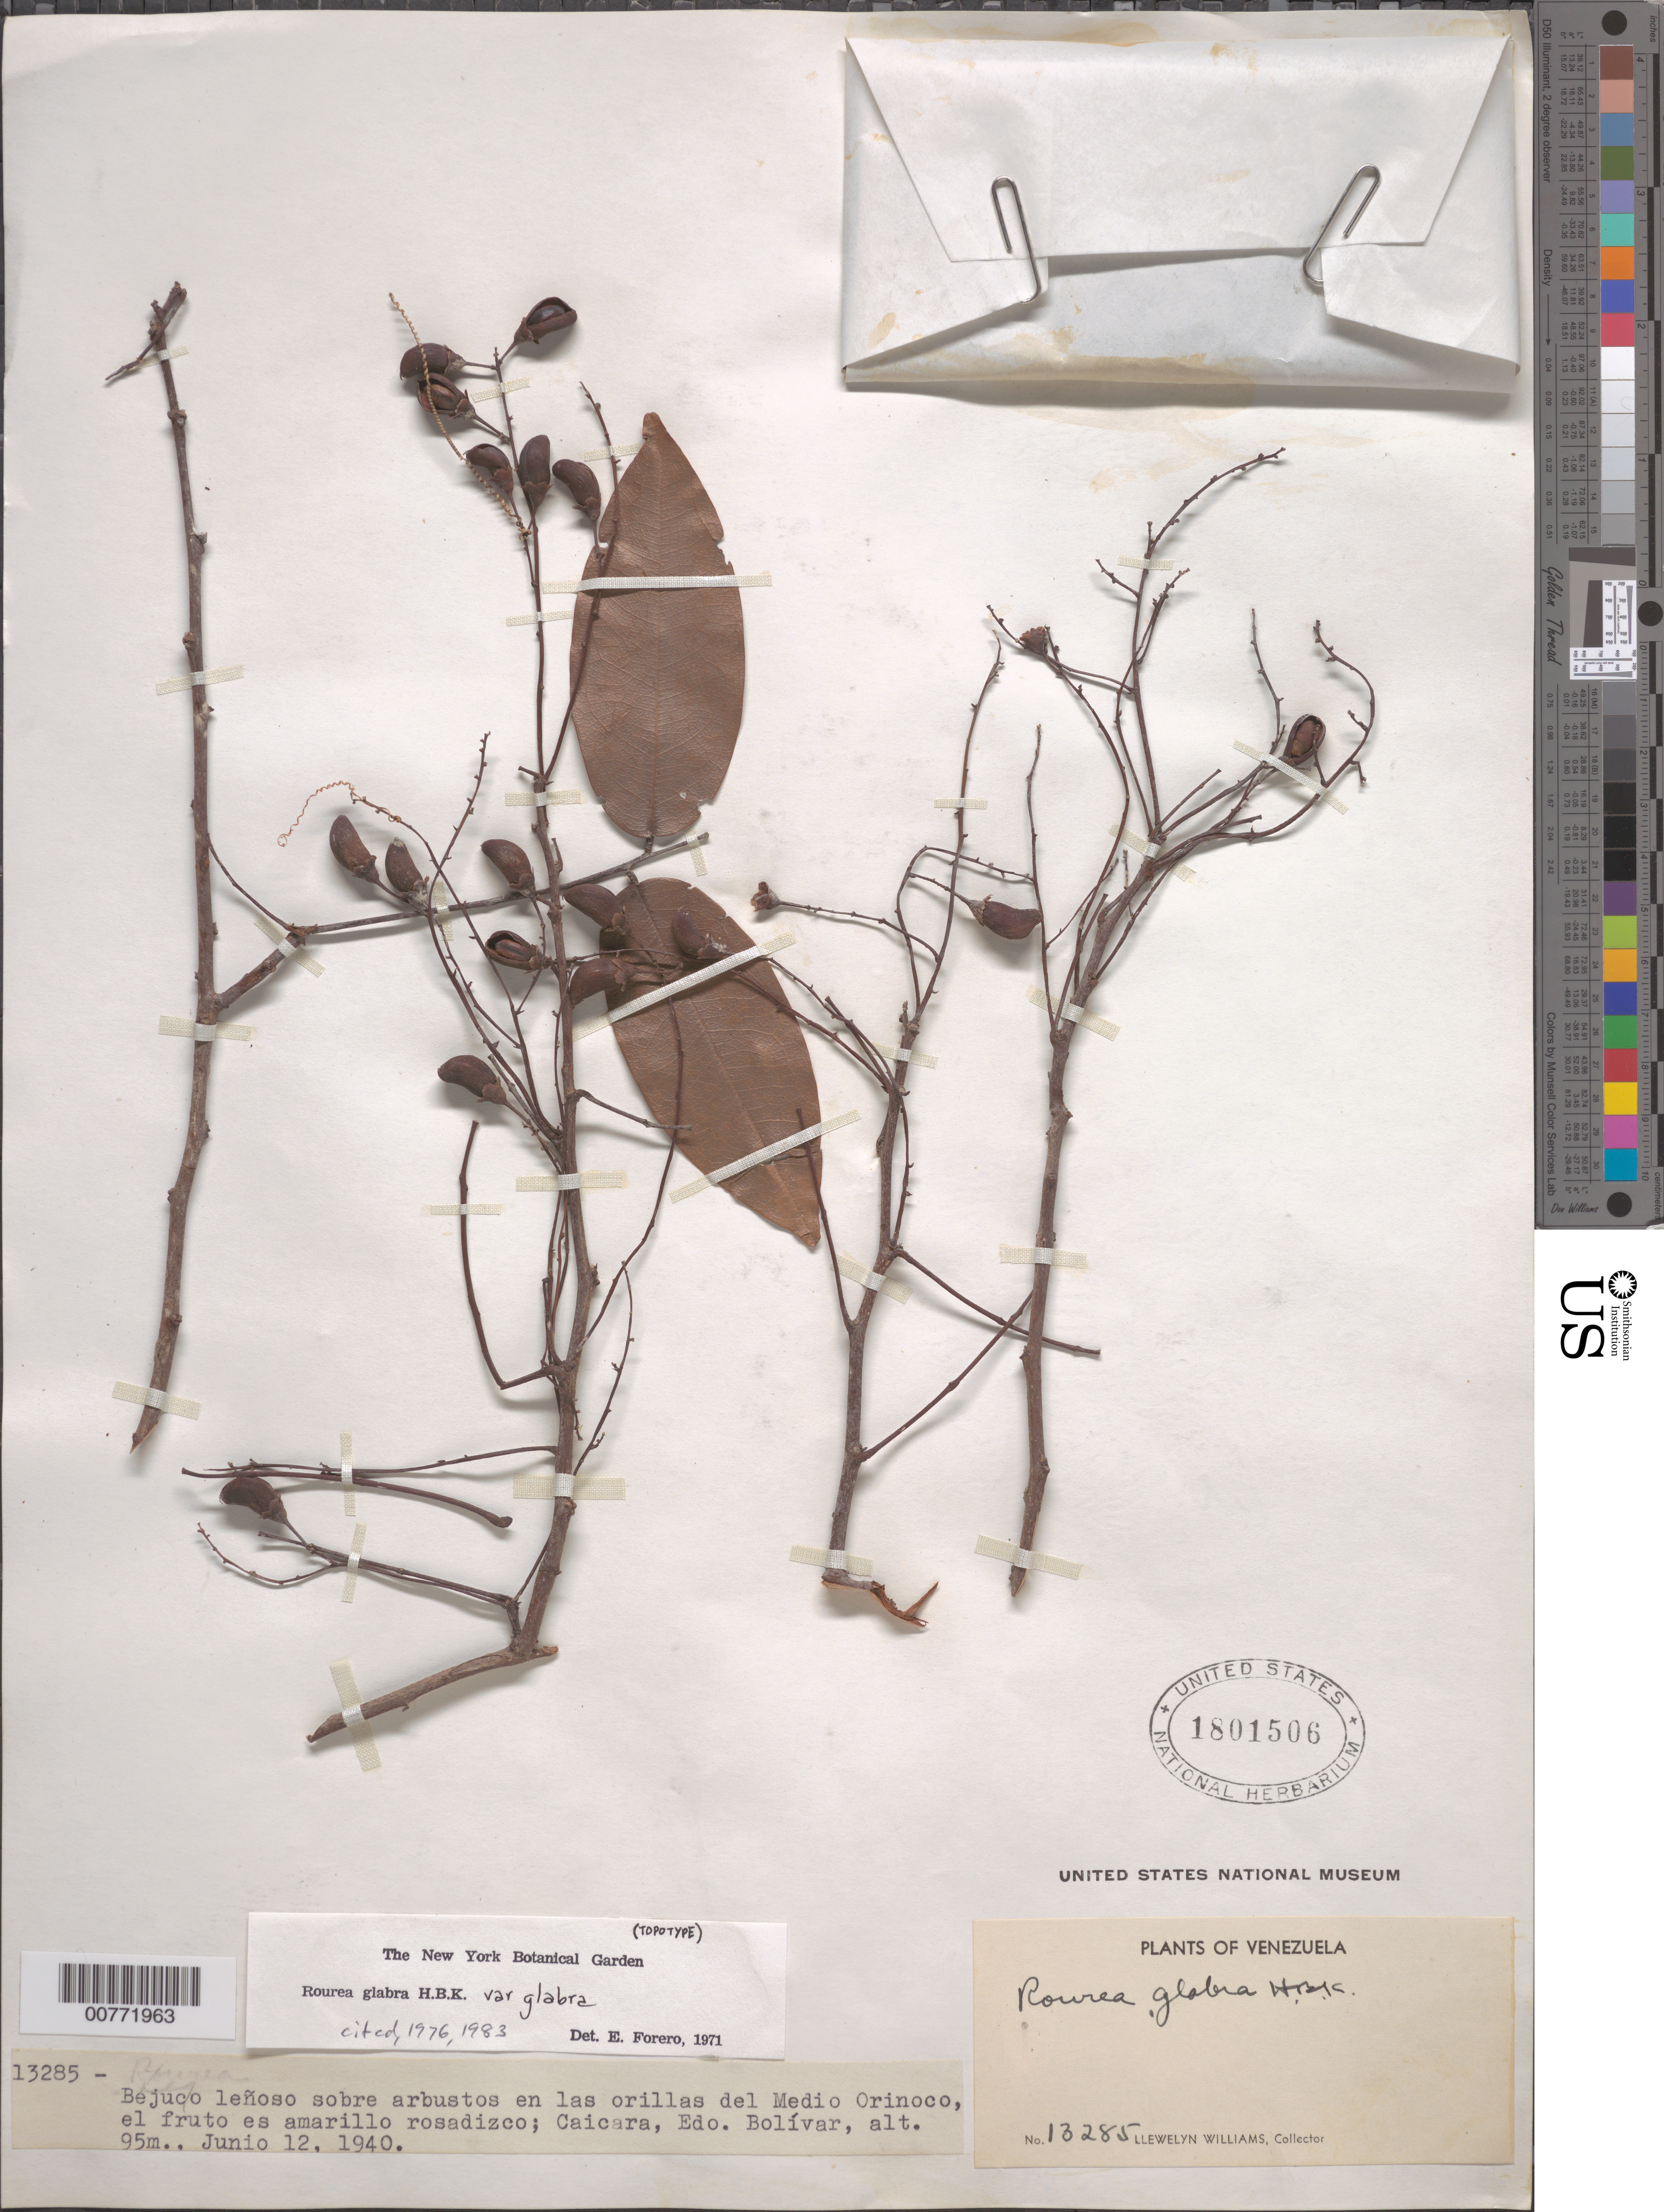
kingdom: Plantae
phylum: Tracheophyta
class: Magnoliopsida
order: Oxalidales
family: Connaraceae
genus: Rourea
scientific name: Rourea glabra var. glabra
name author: Kunth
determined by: Forero, E.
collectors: Ll. Williams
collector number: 13285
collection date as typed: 12-Jun-40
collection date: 1940-06-12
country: Venezuela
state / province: Bolívar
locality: Caicara, Medio Orinoco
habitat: On shrubs along river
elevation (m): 95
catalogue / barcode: US 1801506